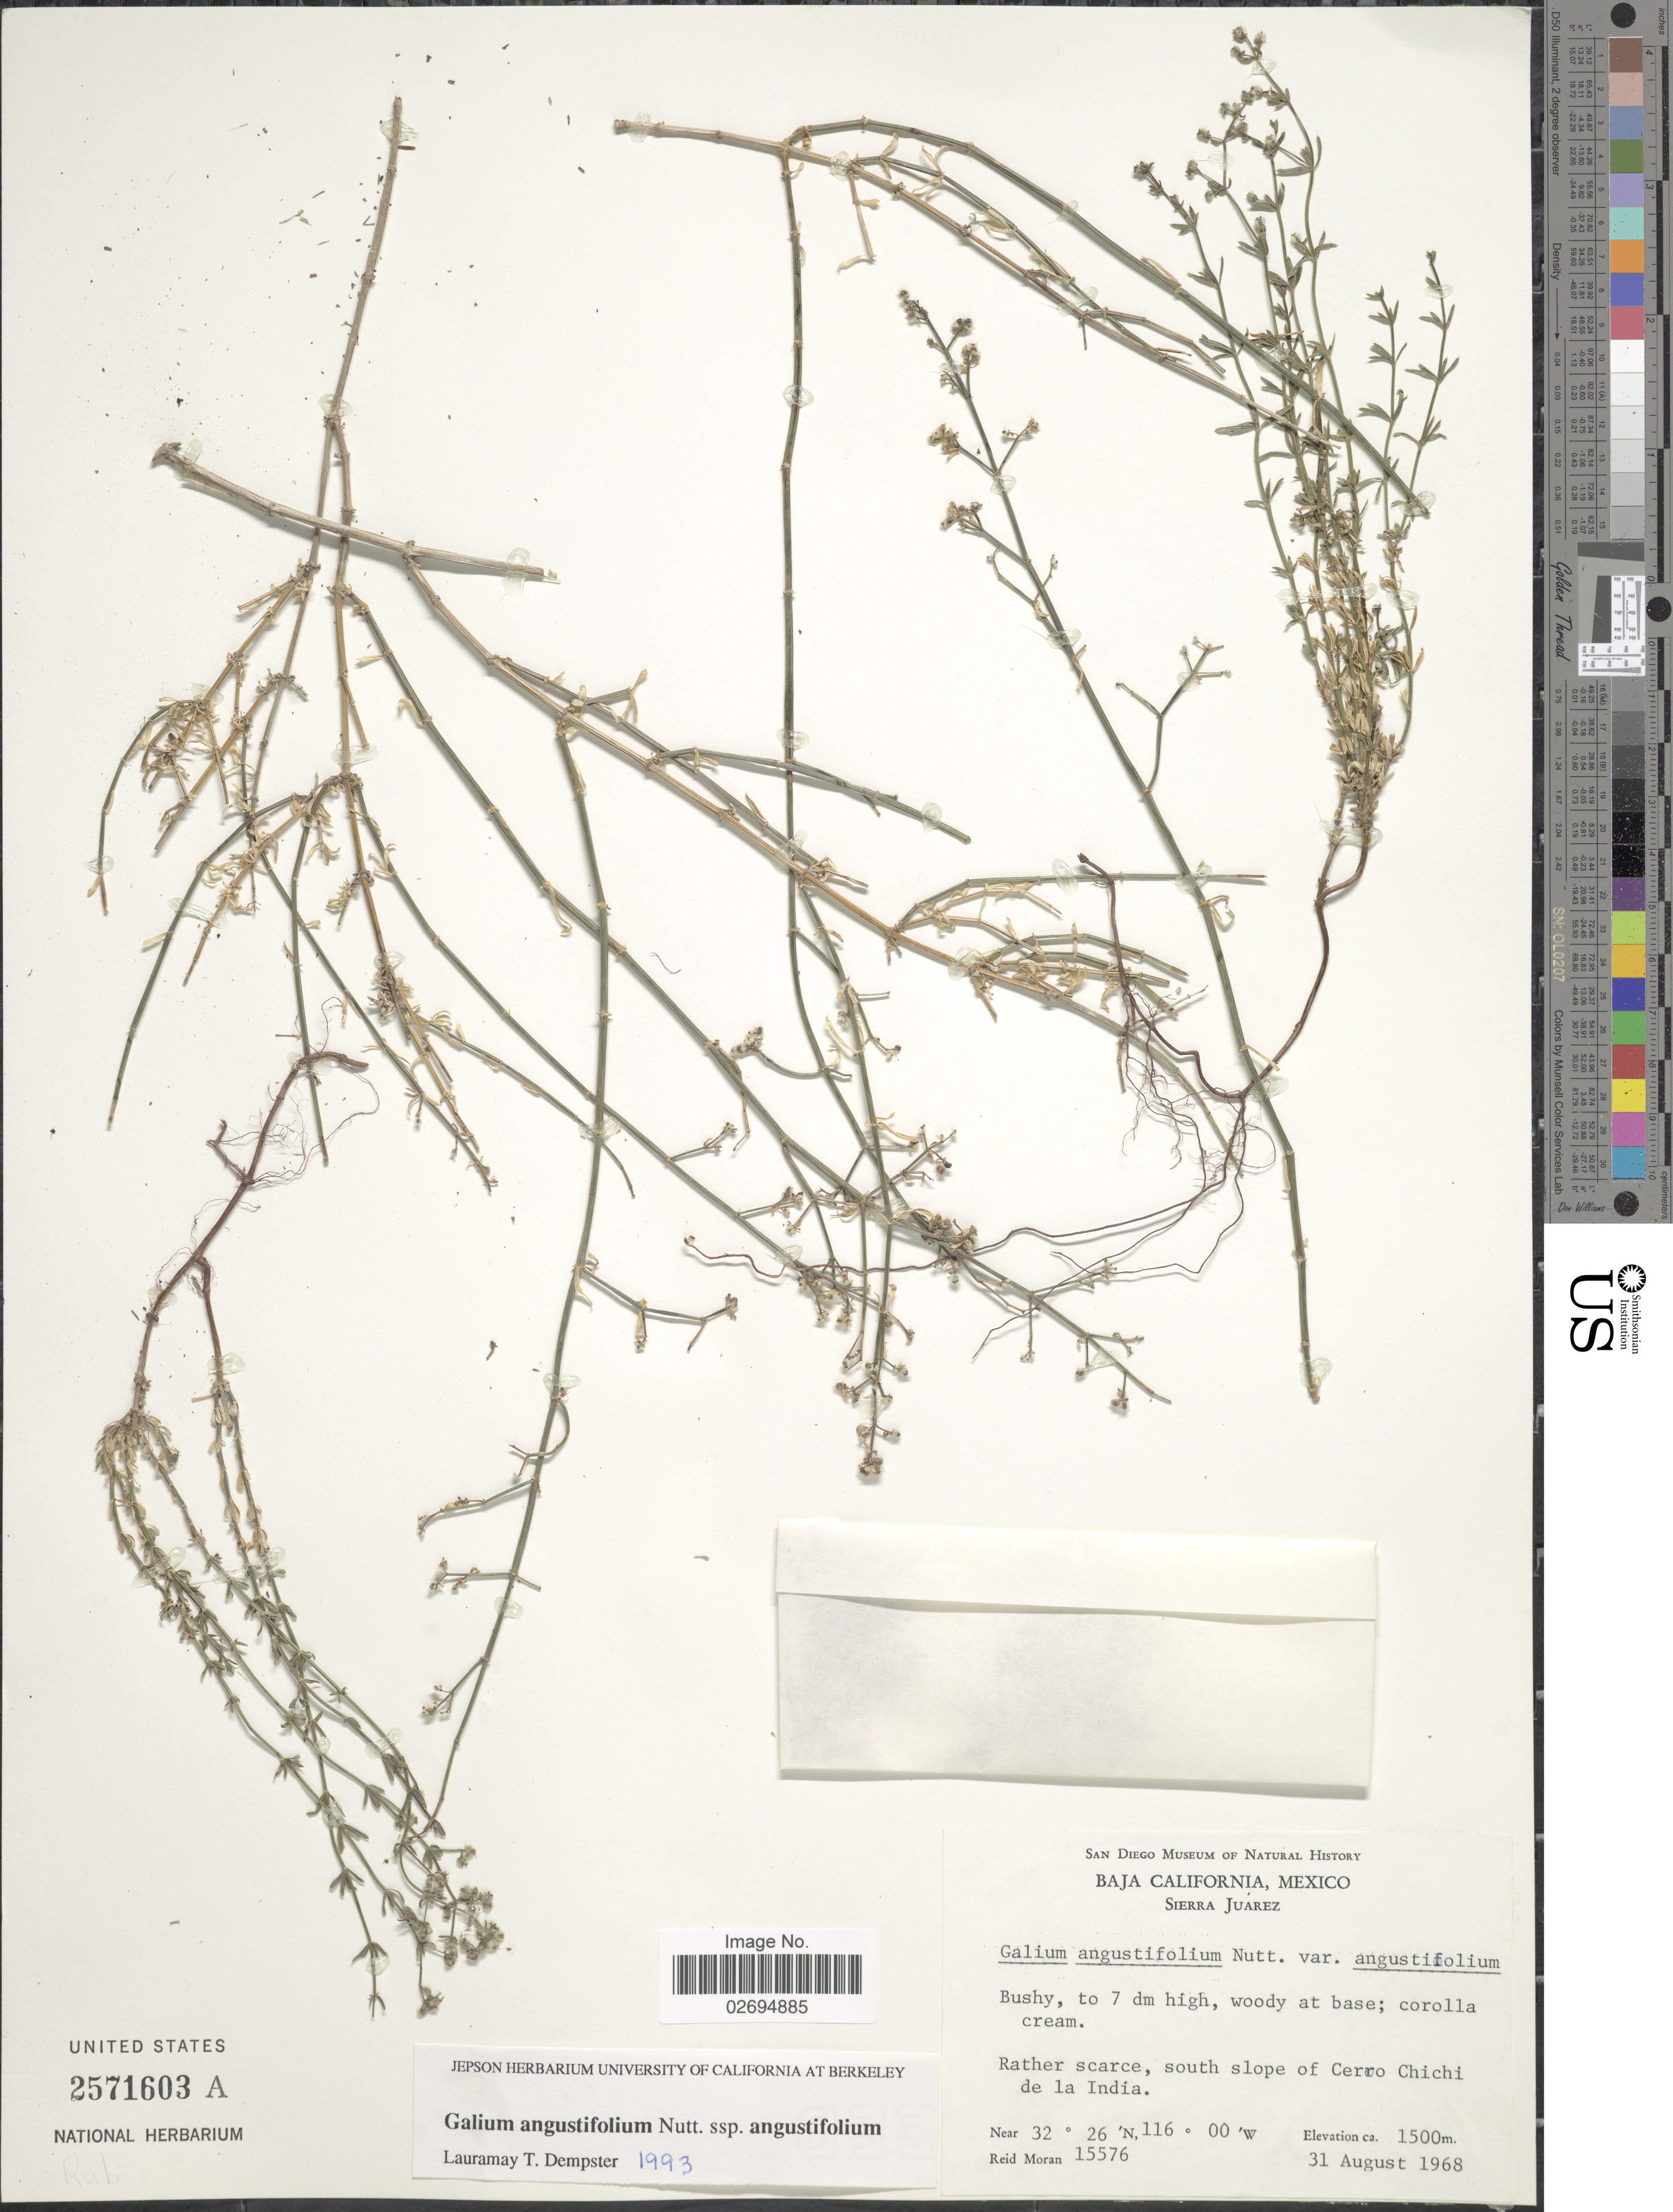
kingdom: Plantae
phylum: Tracheophyta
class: Magnoliopsida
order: Gentianales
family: Rubiaceae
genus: Galium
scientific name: Galium angustifolium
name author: Nutt.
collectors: R. V. Moran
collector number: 15576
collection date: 1968-08-31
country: Mexico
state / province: Baja California Norte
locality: Sierra Juarez, south slope of Cerro Chichi de la India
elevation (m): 1500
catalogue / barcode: US 2571603A